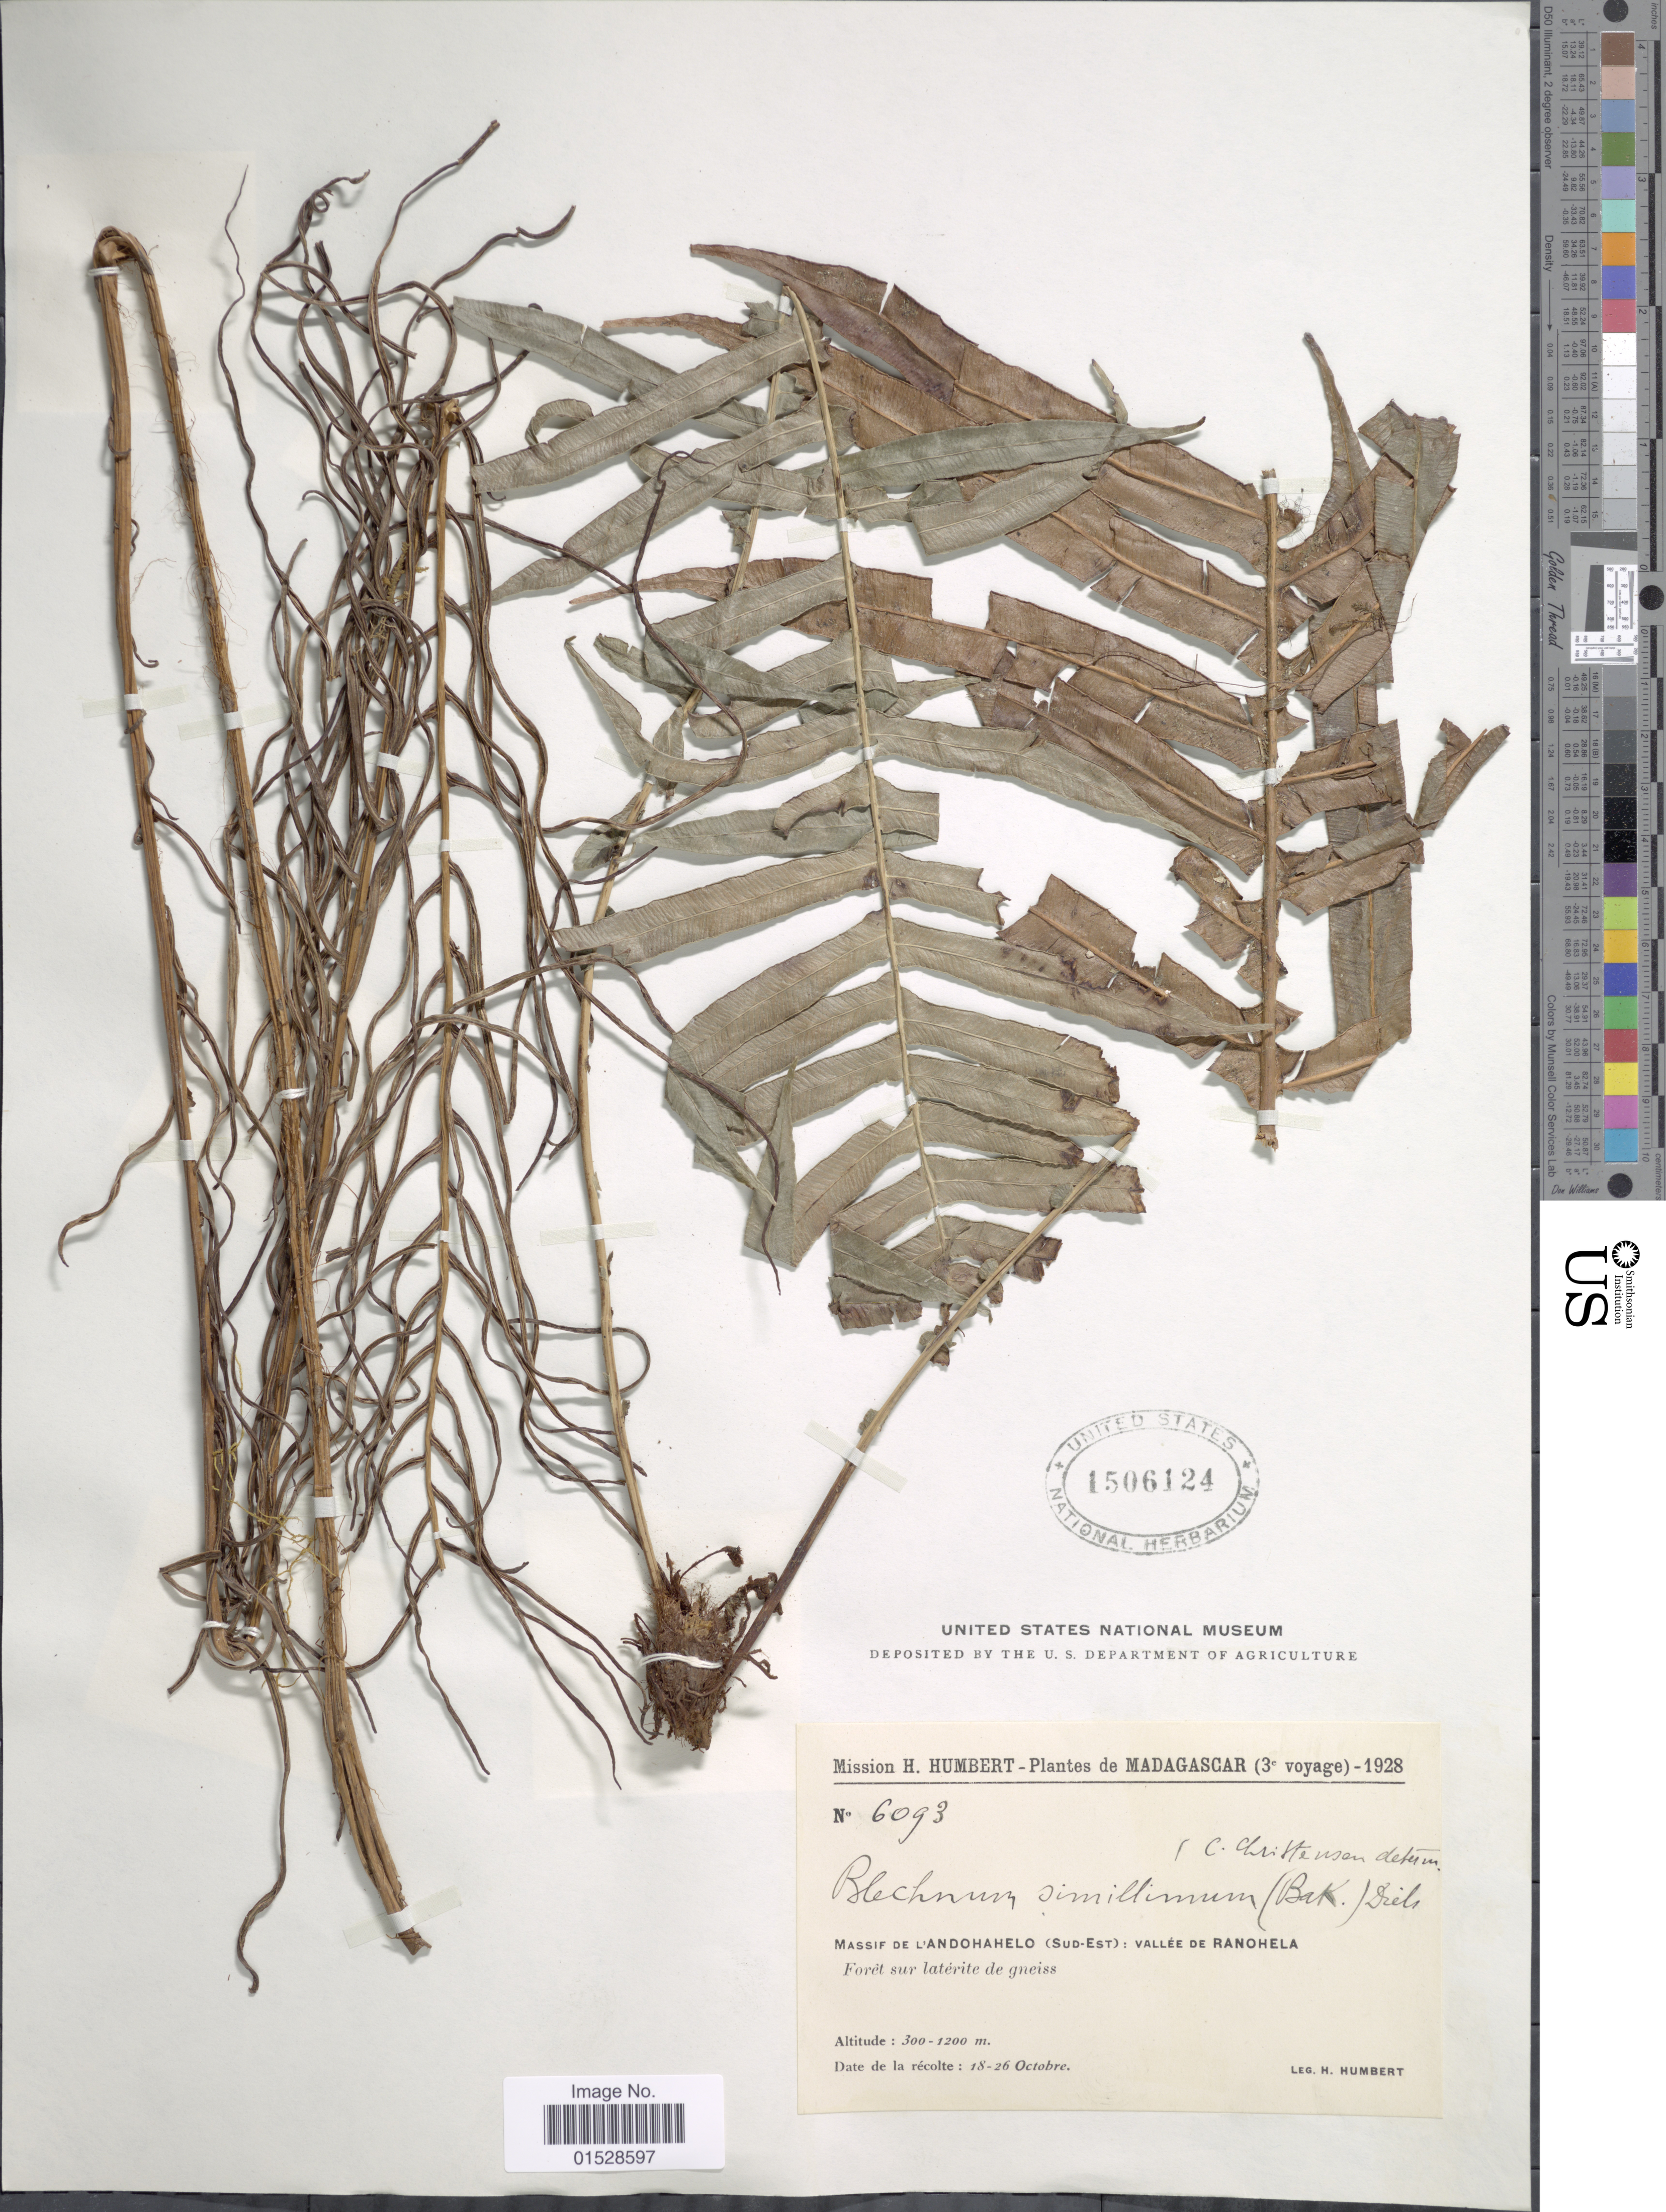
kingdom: Plantae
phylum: Tracheophyta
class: Polypodiopsida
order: Polypodiales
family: Blechnaceae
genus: Lomaridium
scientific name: Lomaridium simillimum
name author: (Baker) Gasper & V.A.O. Dittrich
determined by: Vazquez, R.; Molino, S.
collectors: H. Humbert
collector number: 6093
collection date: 1928-10-18/1928-10-26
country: Madagascar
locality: Massif de L'andohahelo (Sud-est): Vallee de Ranohela, Foret sur laterite de gneiss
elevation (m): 300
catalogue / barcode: US 1506124